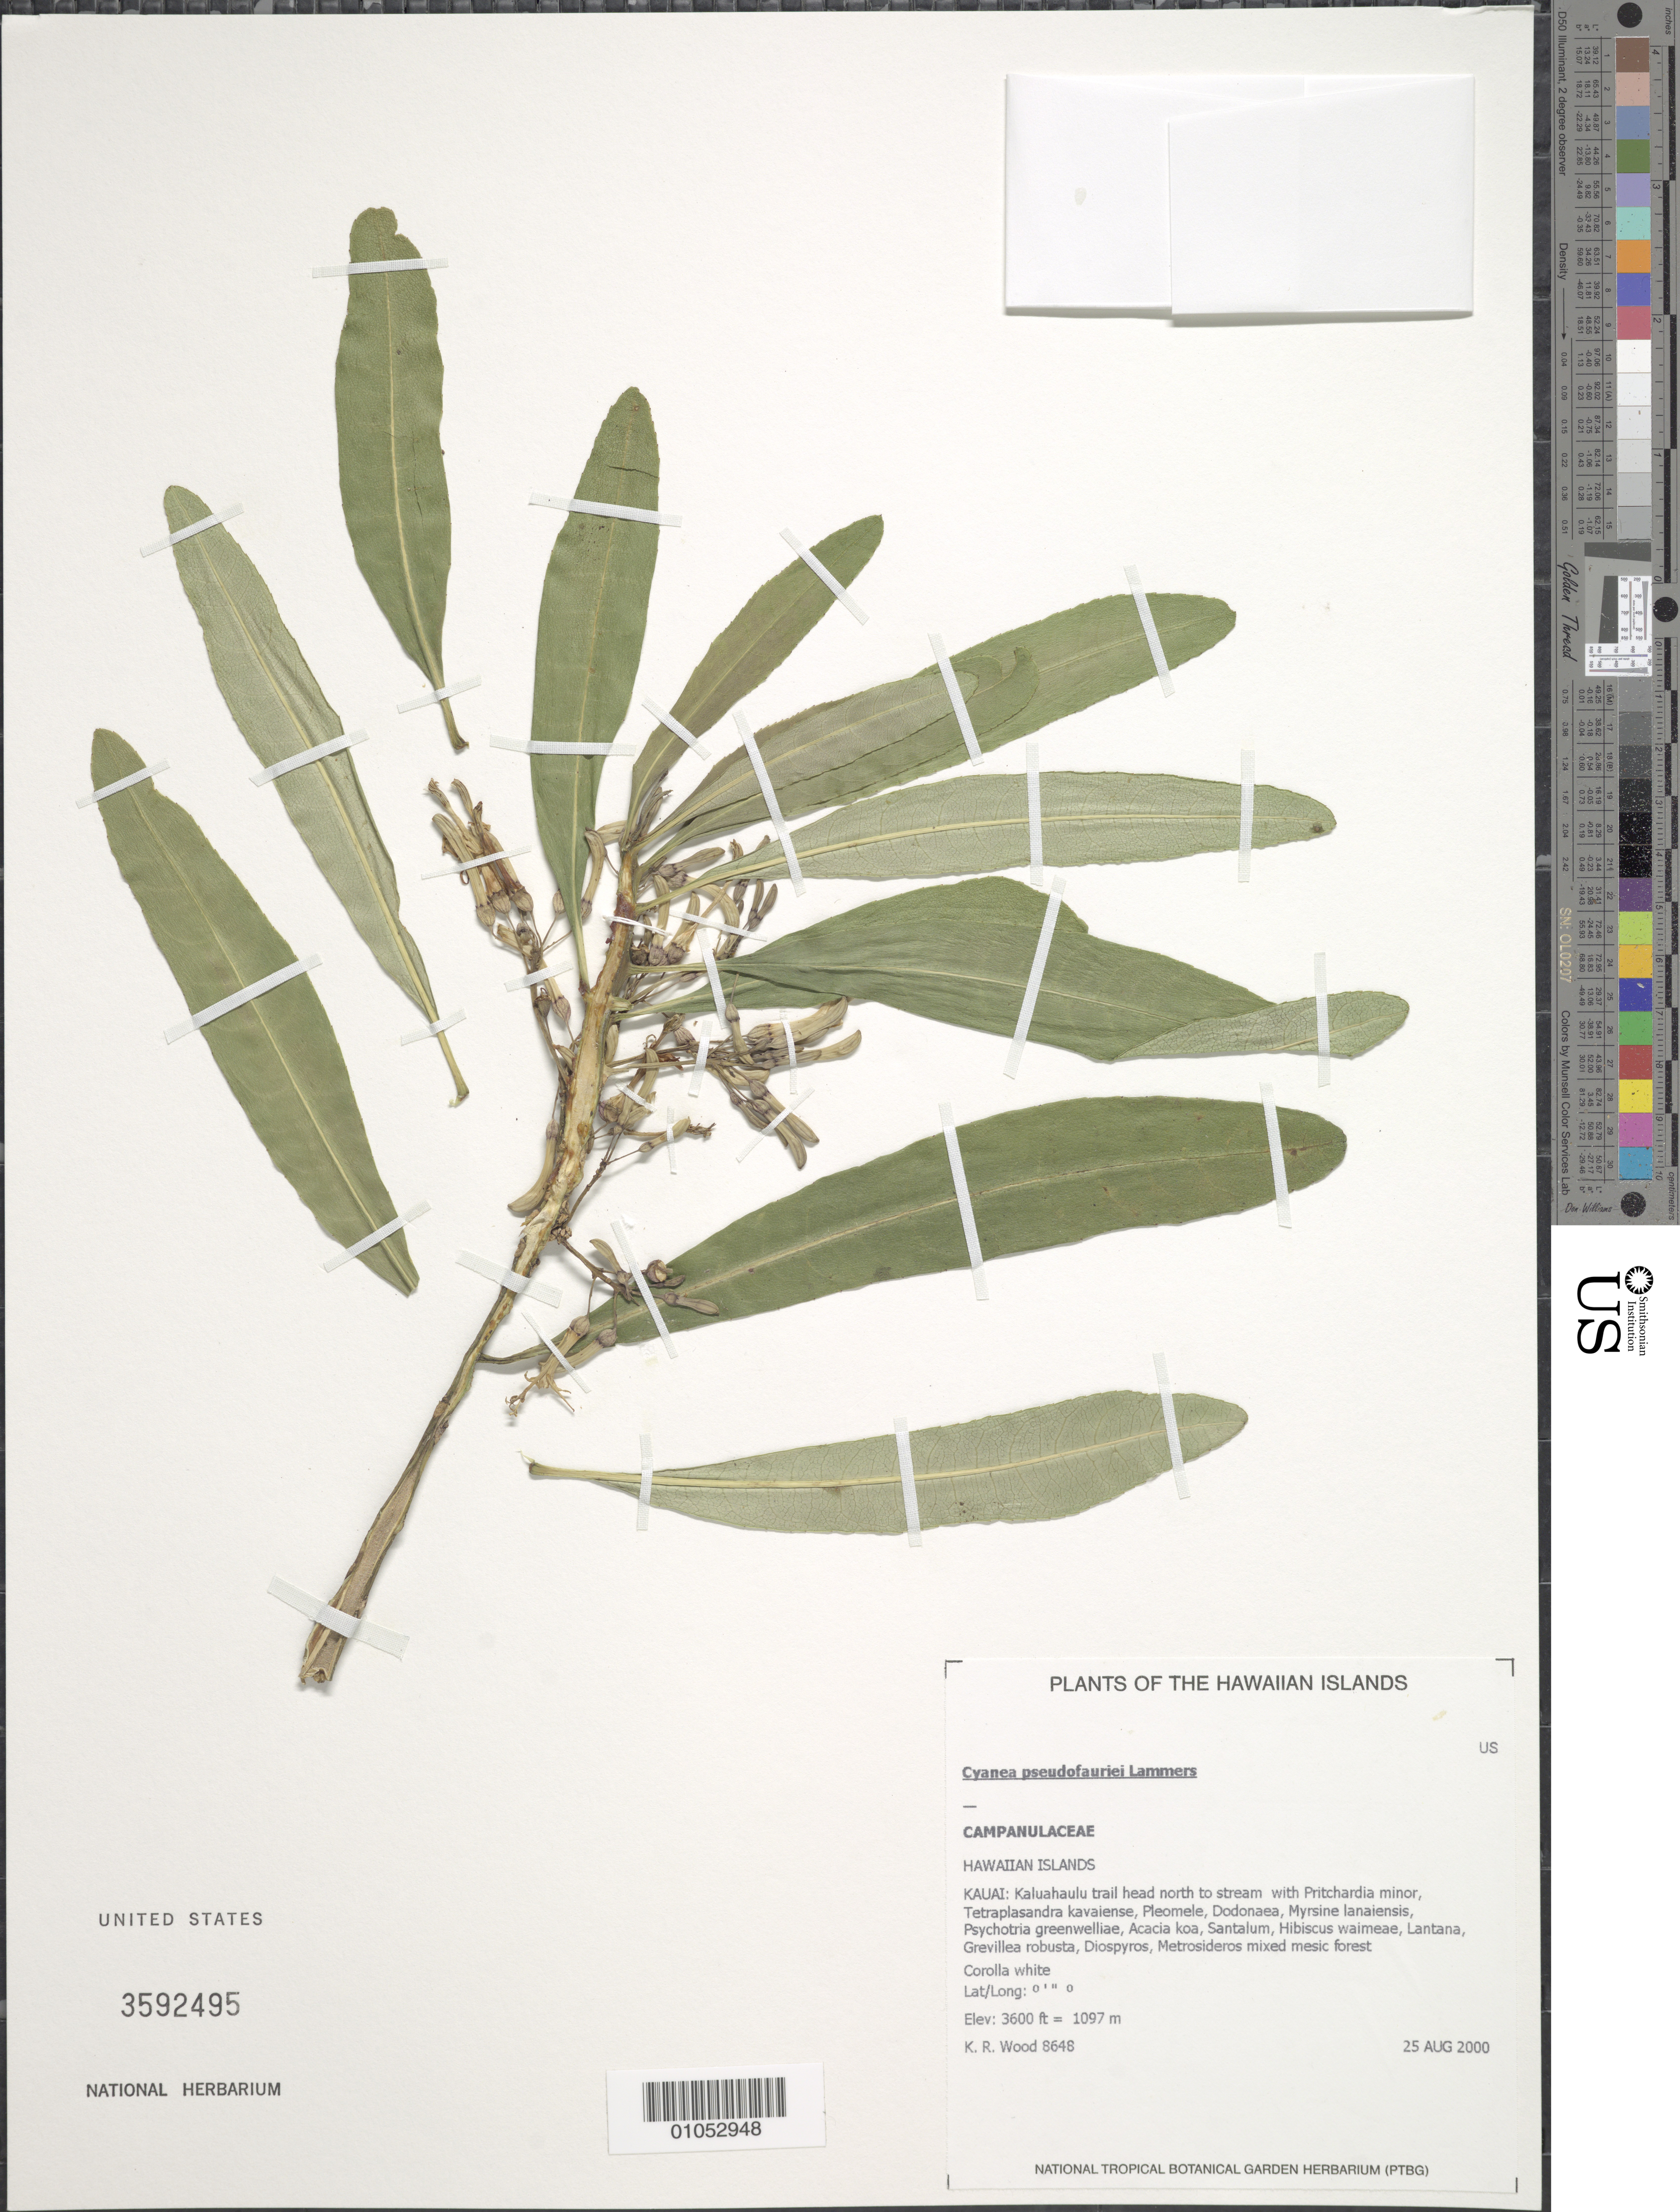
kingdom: Plantae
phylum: Tracheophyta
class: Magnoliopsida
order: Asterales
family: Campanulaceae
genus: Cyanea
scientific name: Cyanea pseudofauriei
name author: Lammers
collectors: K. R. Wood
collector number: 8648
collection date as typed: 25 Aug 2000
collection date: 2000-08-25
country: United States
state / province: Hawaii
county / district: Kauai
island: Kaua'i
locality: Kalauhaulu trail north to stream.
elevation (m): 1097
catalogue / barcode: US 3592495